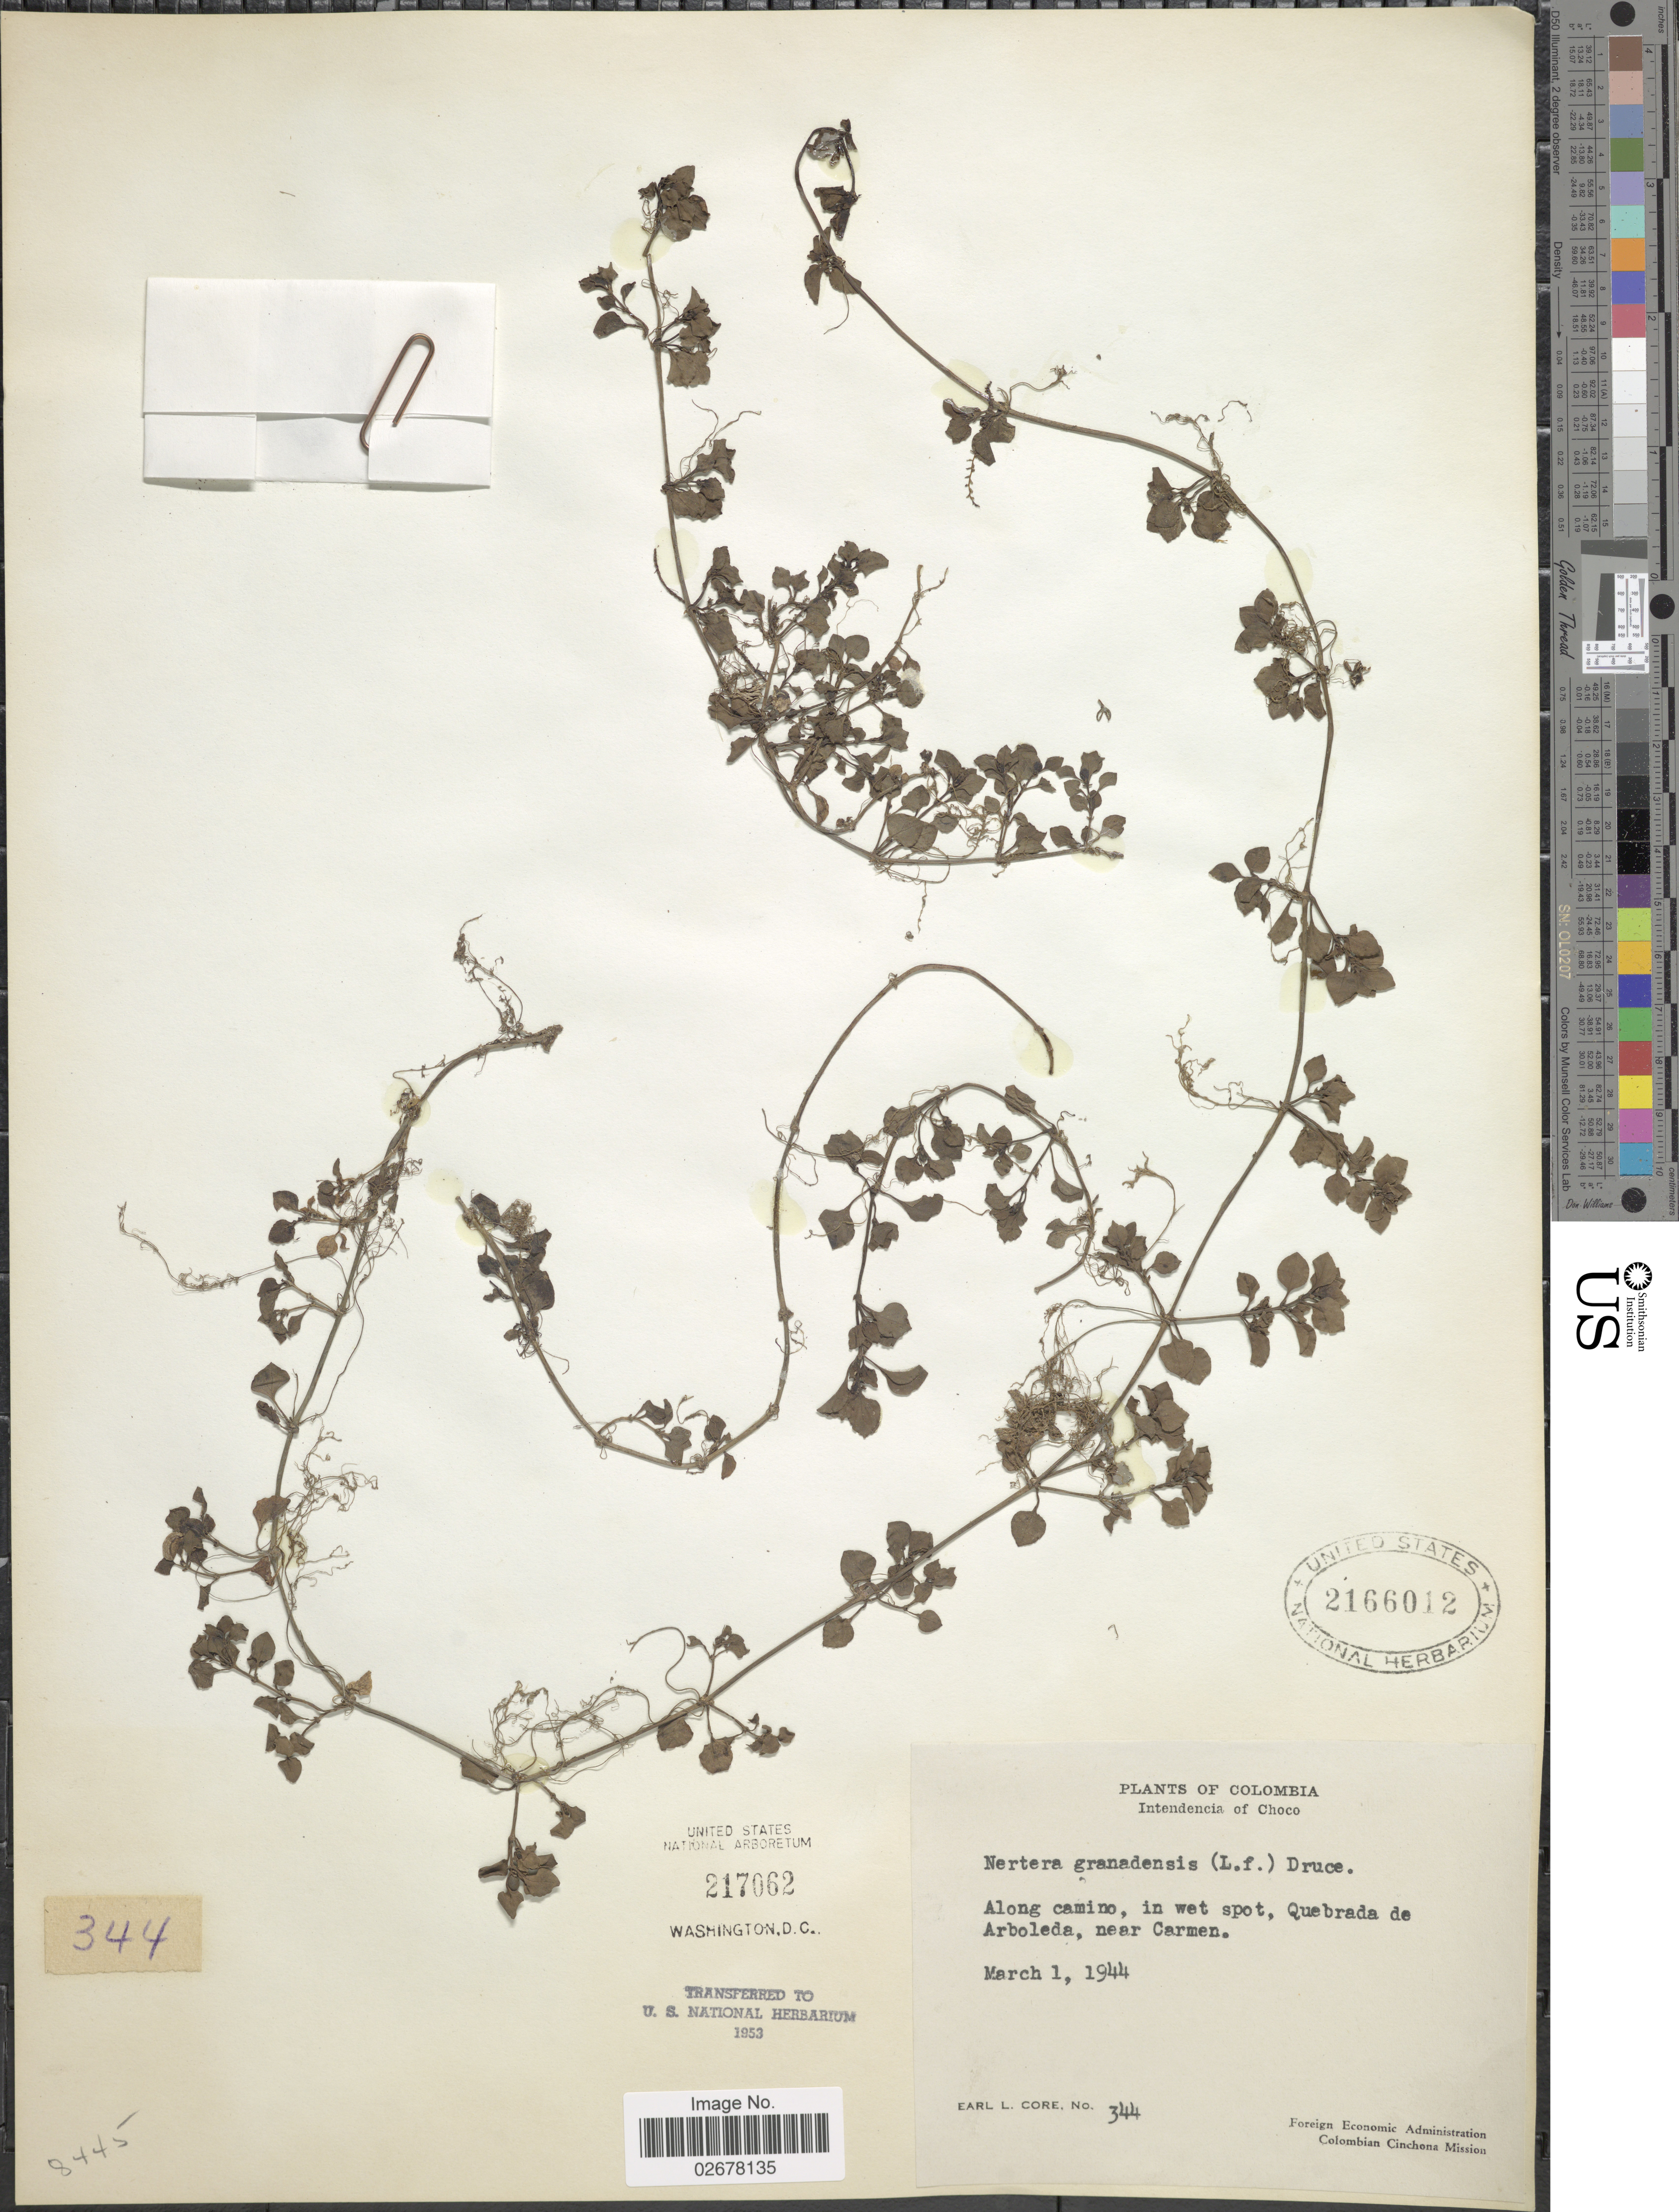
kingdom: Plantae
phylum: Tracheophyta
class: Magnoliopsida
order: Gentianales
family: Rubiaceae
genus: Nertera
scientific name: Nertera depressa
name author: Banks & Sol. ex Gaertn.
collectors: E. L. Core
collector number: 344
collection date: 1944-03-01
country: Colombia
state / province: Chocó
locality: Intendencia of Choco, Along camino, in wet spot, Quebrada de Arboleda, near Carmen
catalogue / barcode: US 2166012